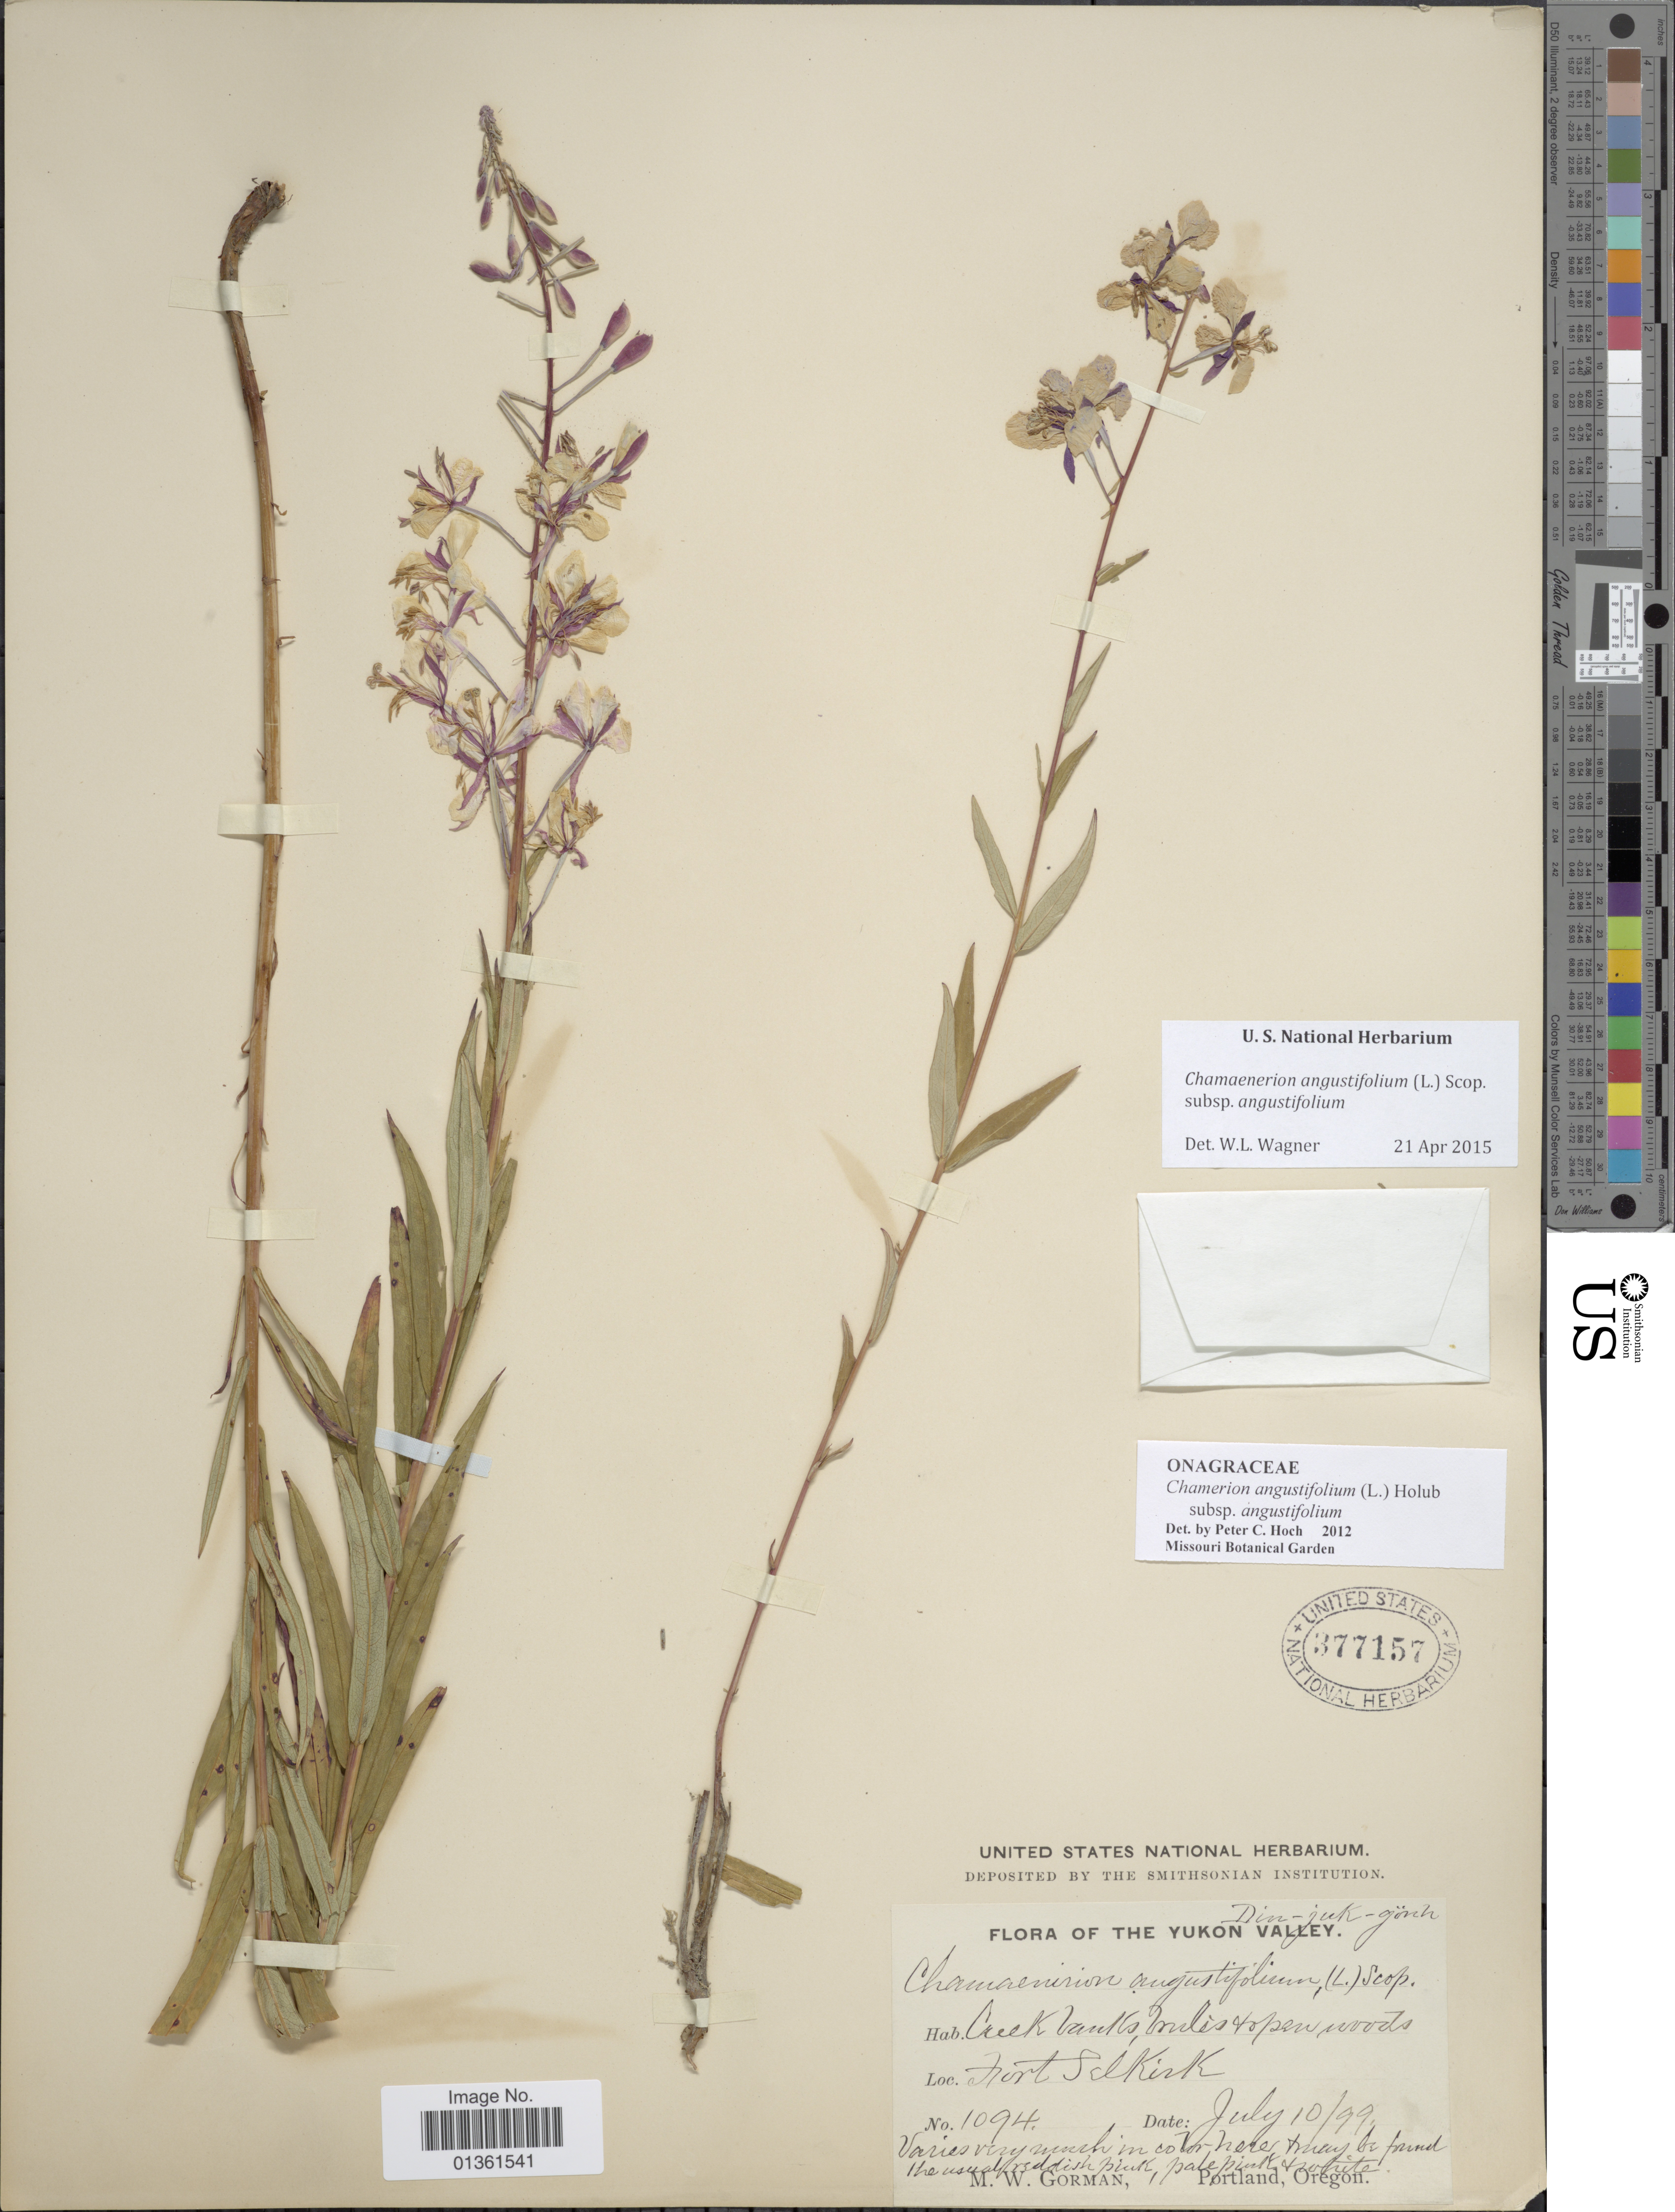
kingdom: Plantae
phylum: Tracheophyta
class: Magnoliopsida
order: Myrtales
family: Onagraceae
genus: Chamaenerion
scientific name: Chamaenerion angustifolium subsp. angustifolium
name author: (L.) Scop.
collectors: M. W. Gorman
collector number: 1094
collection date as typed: Transcribed d/m/y: 10/7/99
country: Canada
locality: Yukon Valley, Fort Selkirk.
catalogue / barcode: US 377157